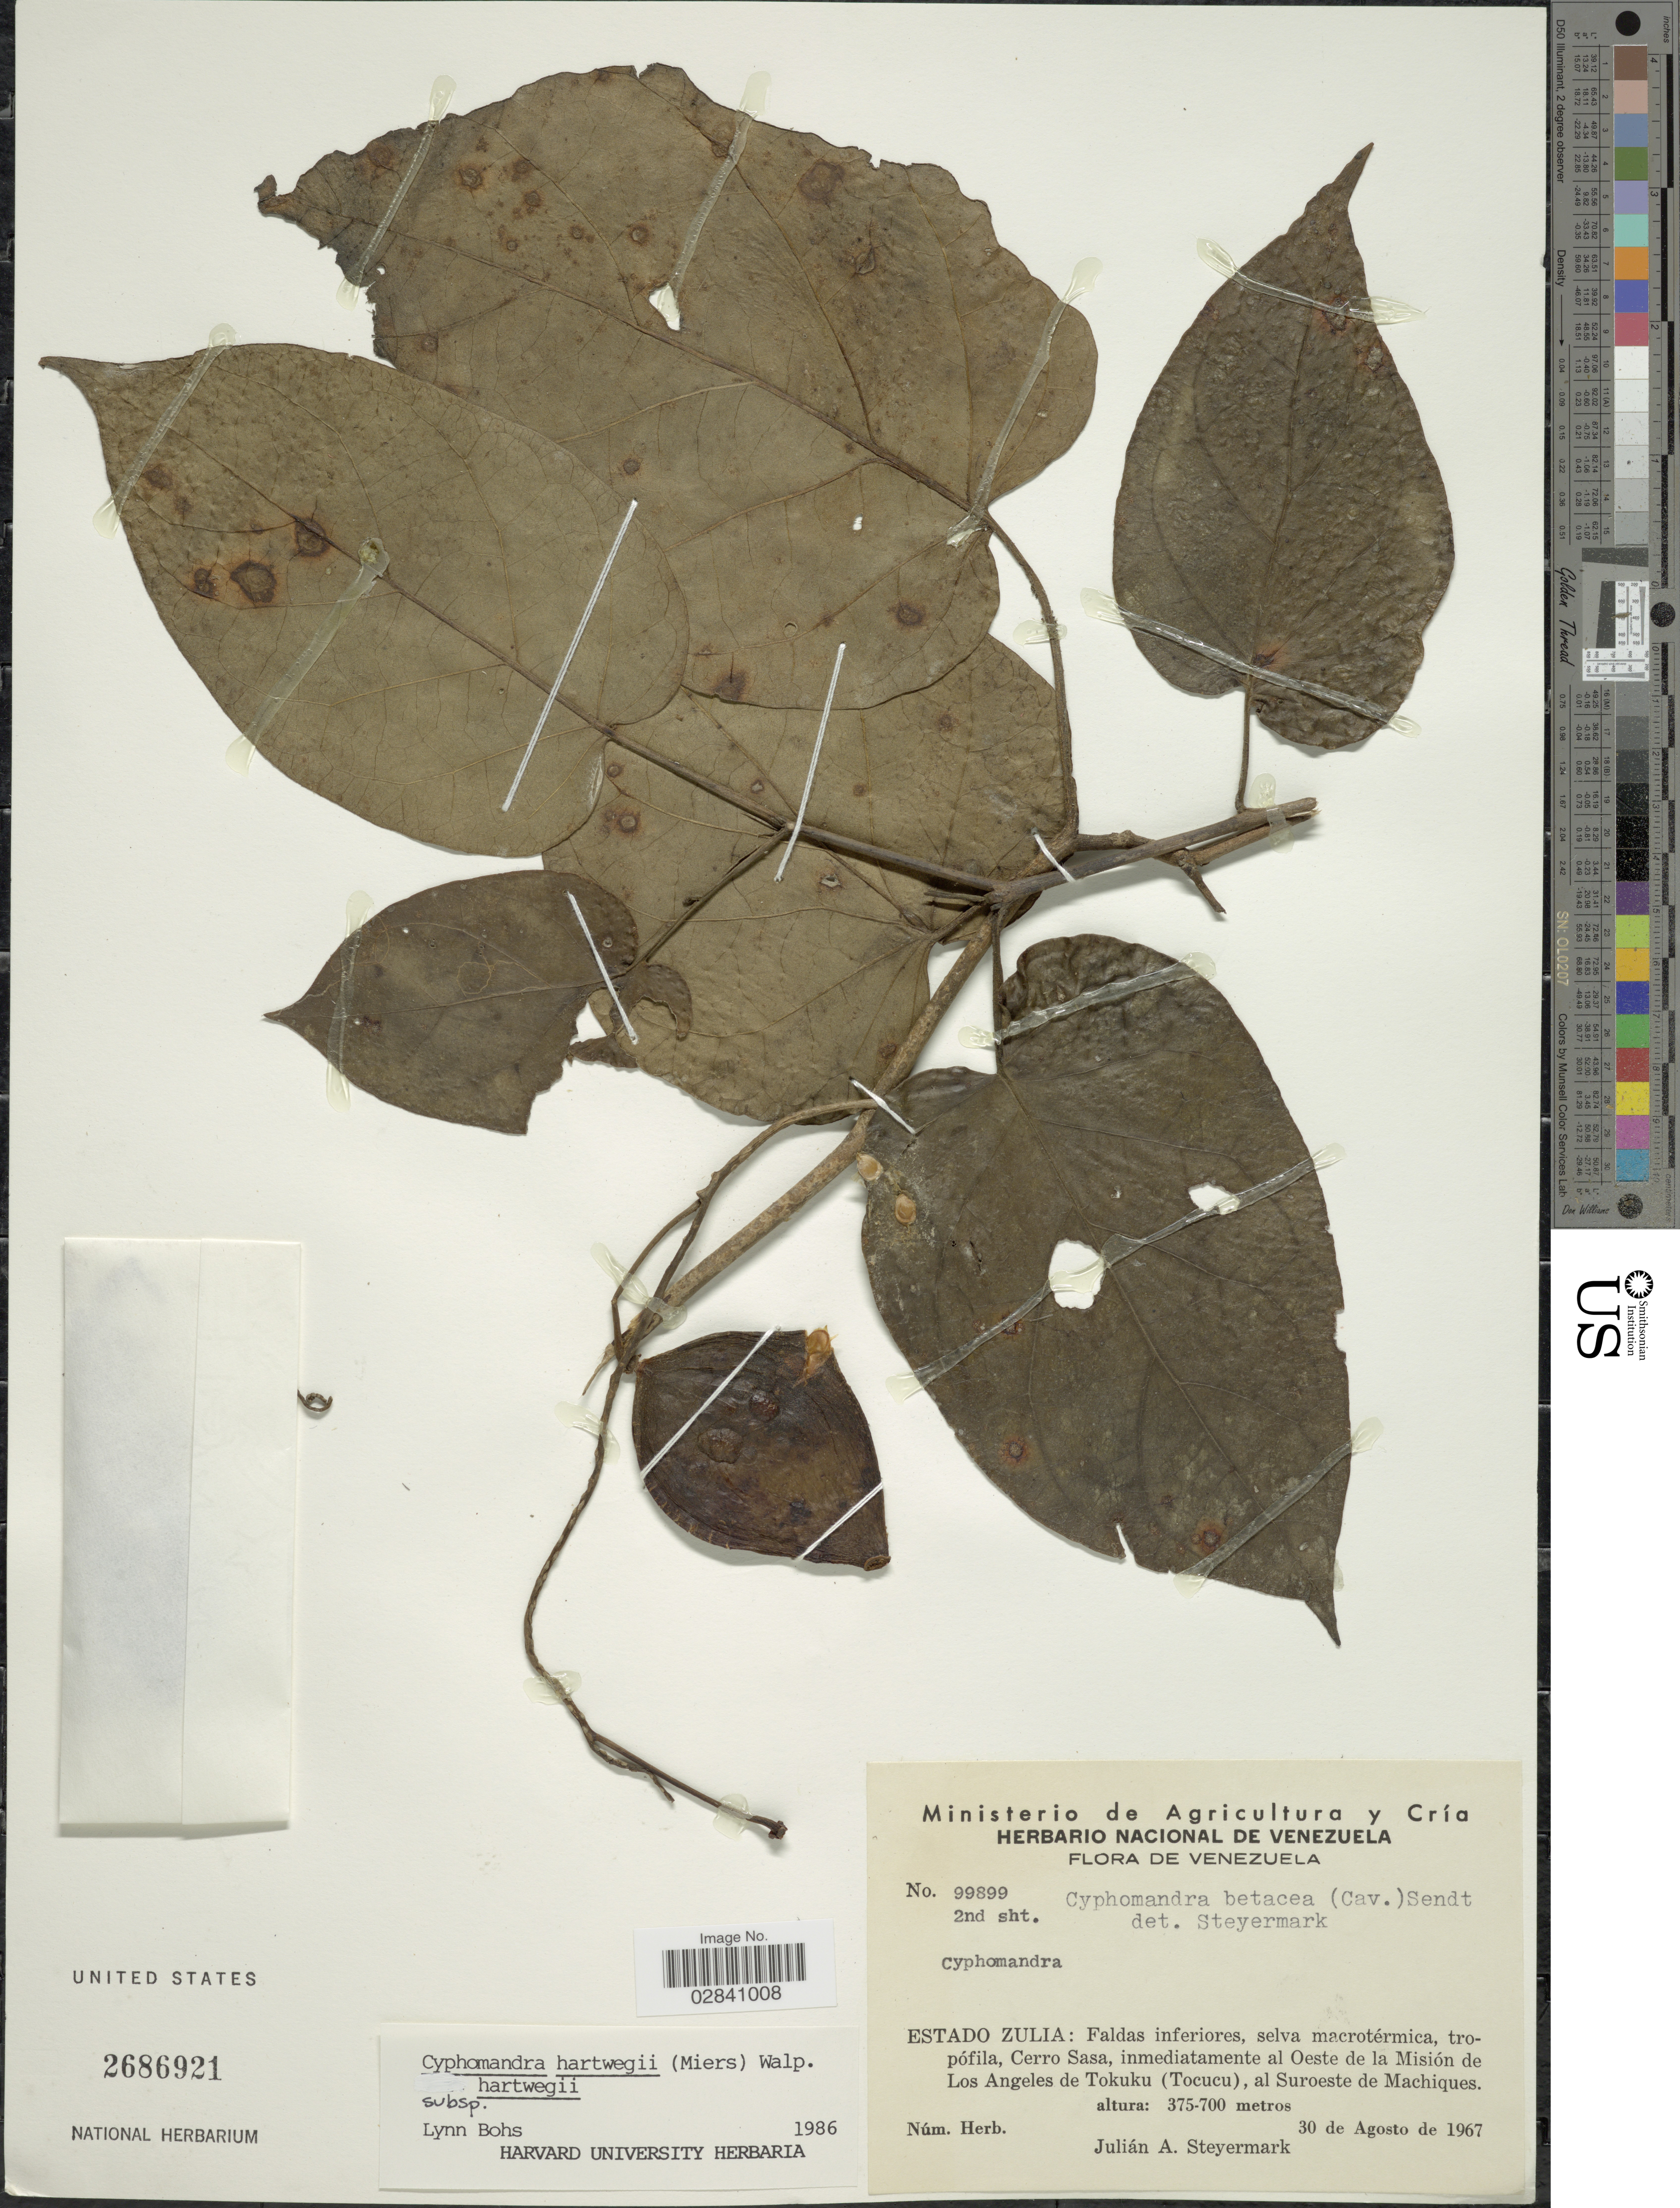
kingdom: Plantae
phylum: Tracheophyta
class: Magnoliopsida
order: Solanales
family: Solanaceae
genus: Cyphomandra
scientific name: Cyphomandra hartwegii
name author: (Miers) Sendtn. ex Walp.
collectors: J. Steyermark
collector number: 99899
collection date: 1967-08-30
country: Venezuela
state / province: Zulia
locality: Faldas inferiores, selva macrotérmica, tropófila, Cerro Sasa, inmediatamente al Oeste de la Misión de Los Angeles te Tokuku (Tocucu), al Suroeste de Machiques.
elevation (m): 375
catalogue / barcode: US 2686921